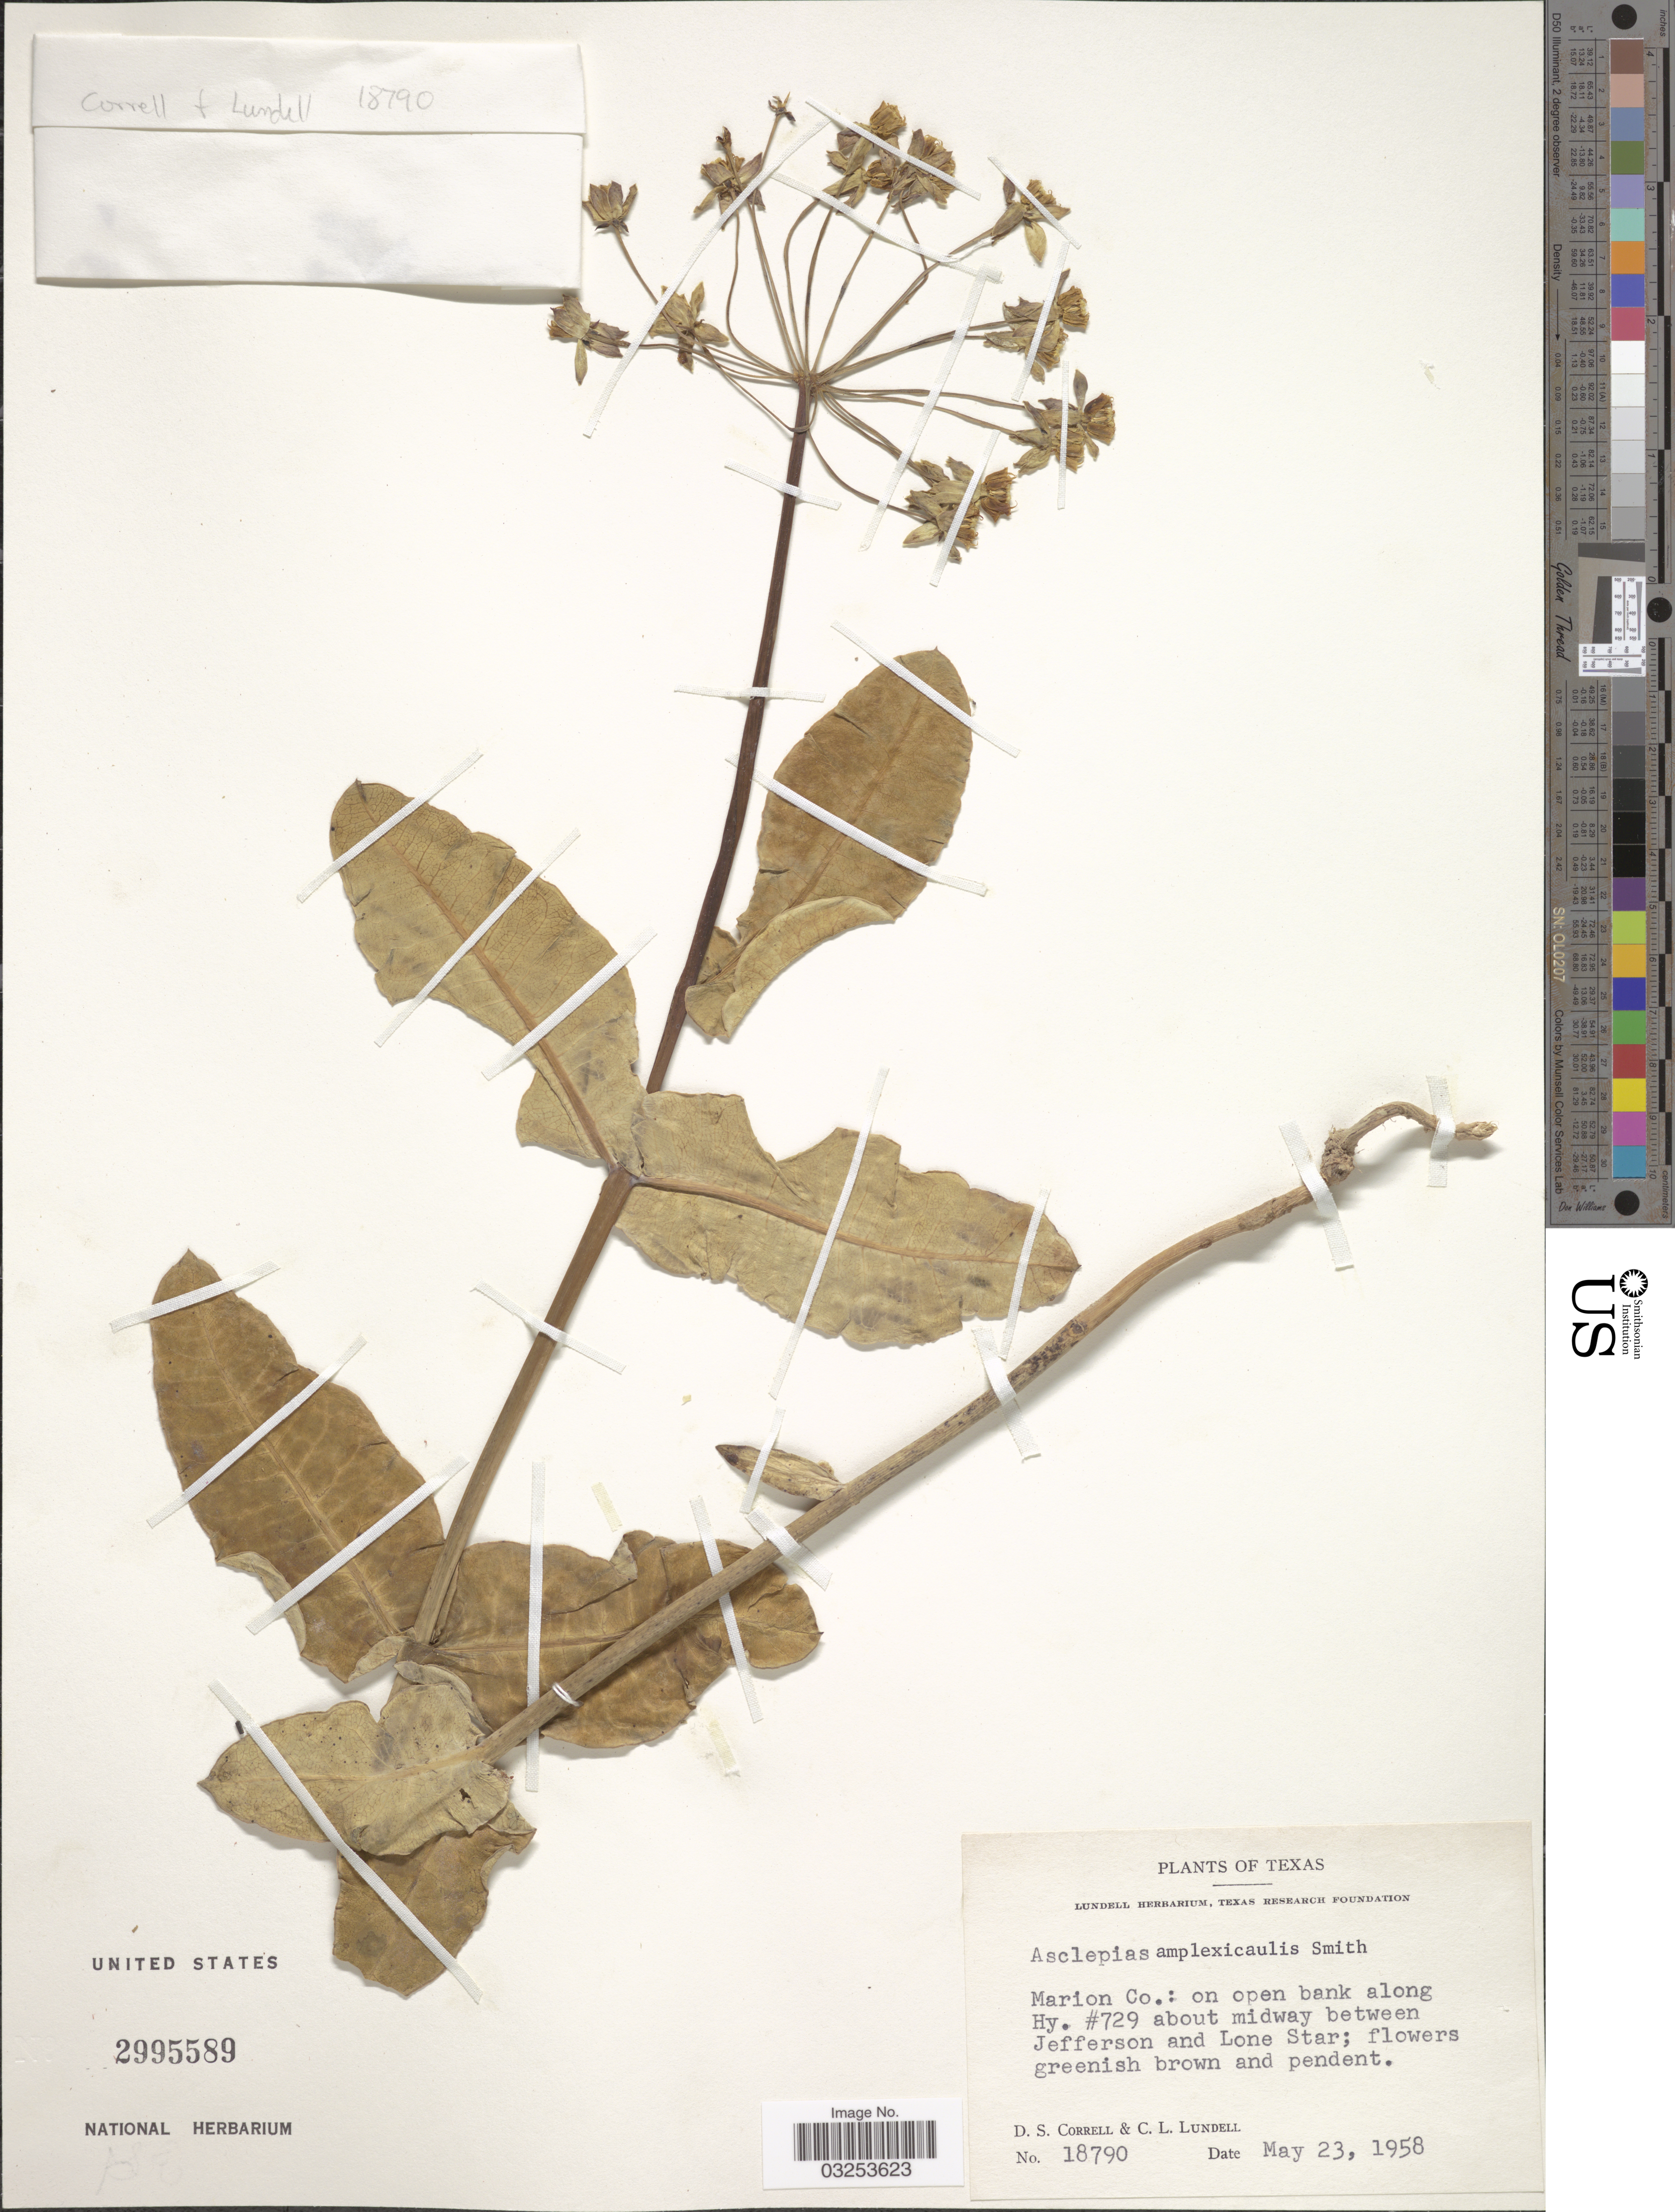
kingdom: Plantae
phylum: Tracheophyta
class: Magnoliopsida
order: Gentianales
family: Apocynaceae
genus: Asclepias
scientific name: Asclepias amplexicaulis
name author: J. Small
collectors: D. S. Correll & C. L. Lundell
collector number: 18790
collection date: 1958-05-23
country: United States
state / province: Texas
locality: Marion Co.: on open bank along Hy. # 729 about midway between Jefferson and Lone Star.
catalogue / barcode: US 2995589